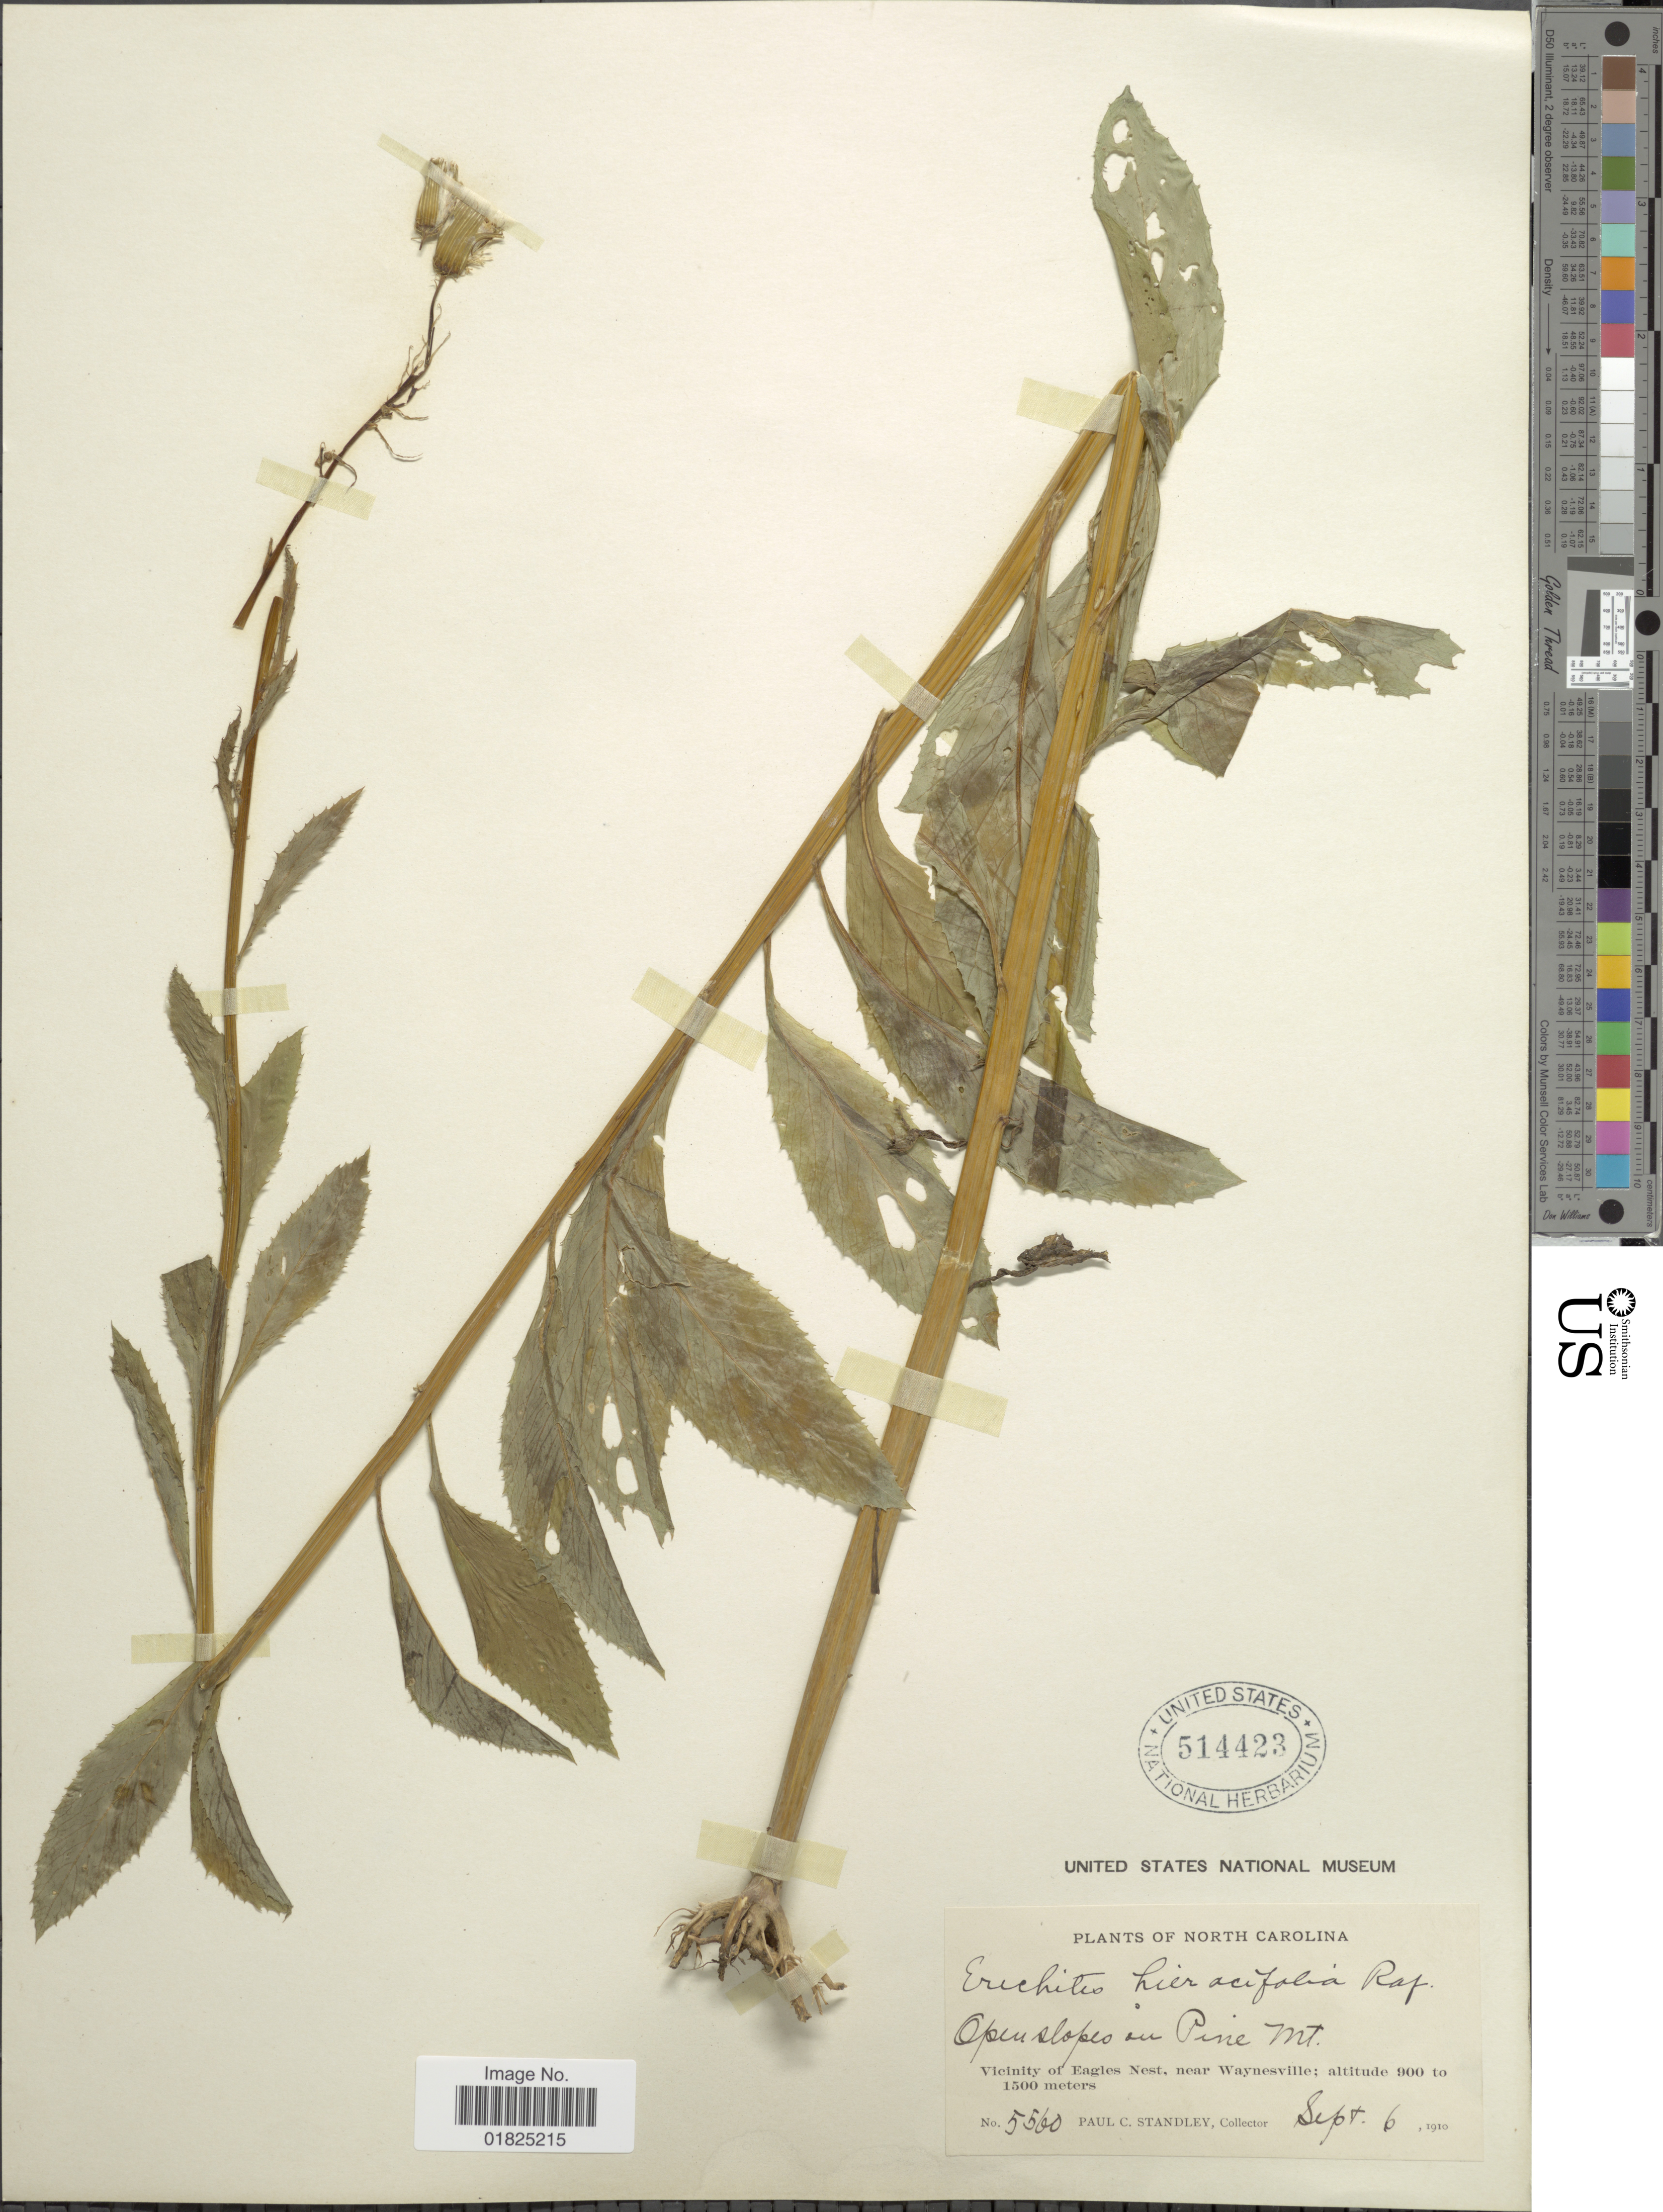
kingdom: Plantae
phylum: Tracheophyta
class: Magnoliopsida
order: Asterales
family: Asteraceae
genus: Erechtites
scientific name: Erechtites hieraciifolius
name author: (L.) Raf. ex DC.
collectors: P. C. Standley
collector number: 5560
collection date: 1910-09-06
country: United States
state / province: North Carolina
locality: Open slopes in Pine Mt. Vicinity of Eagles Nest, near Waynesville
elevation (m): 900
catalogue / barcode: US 514423